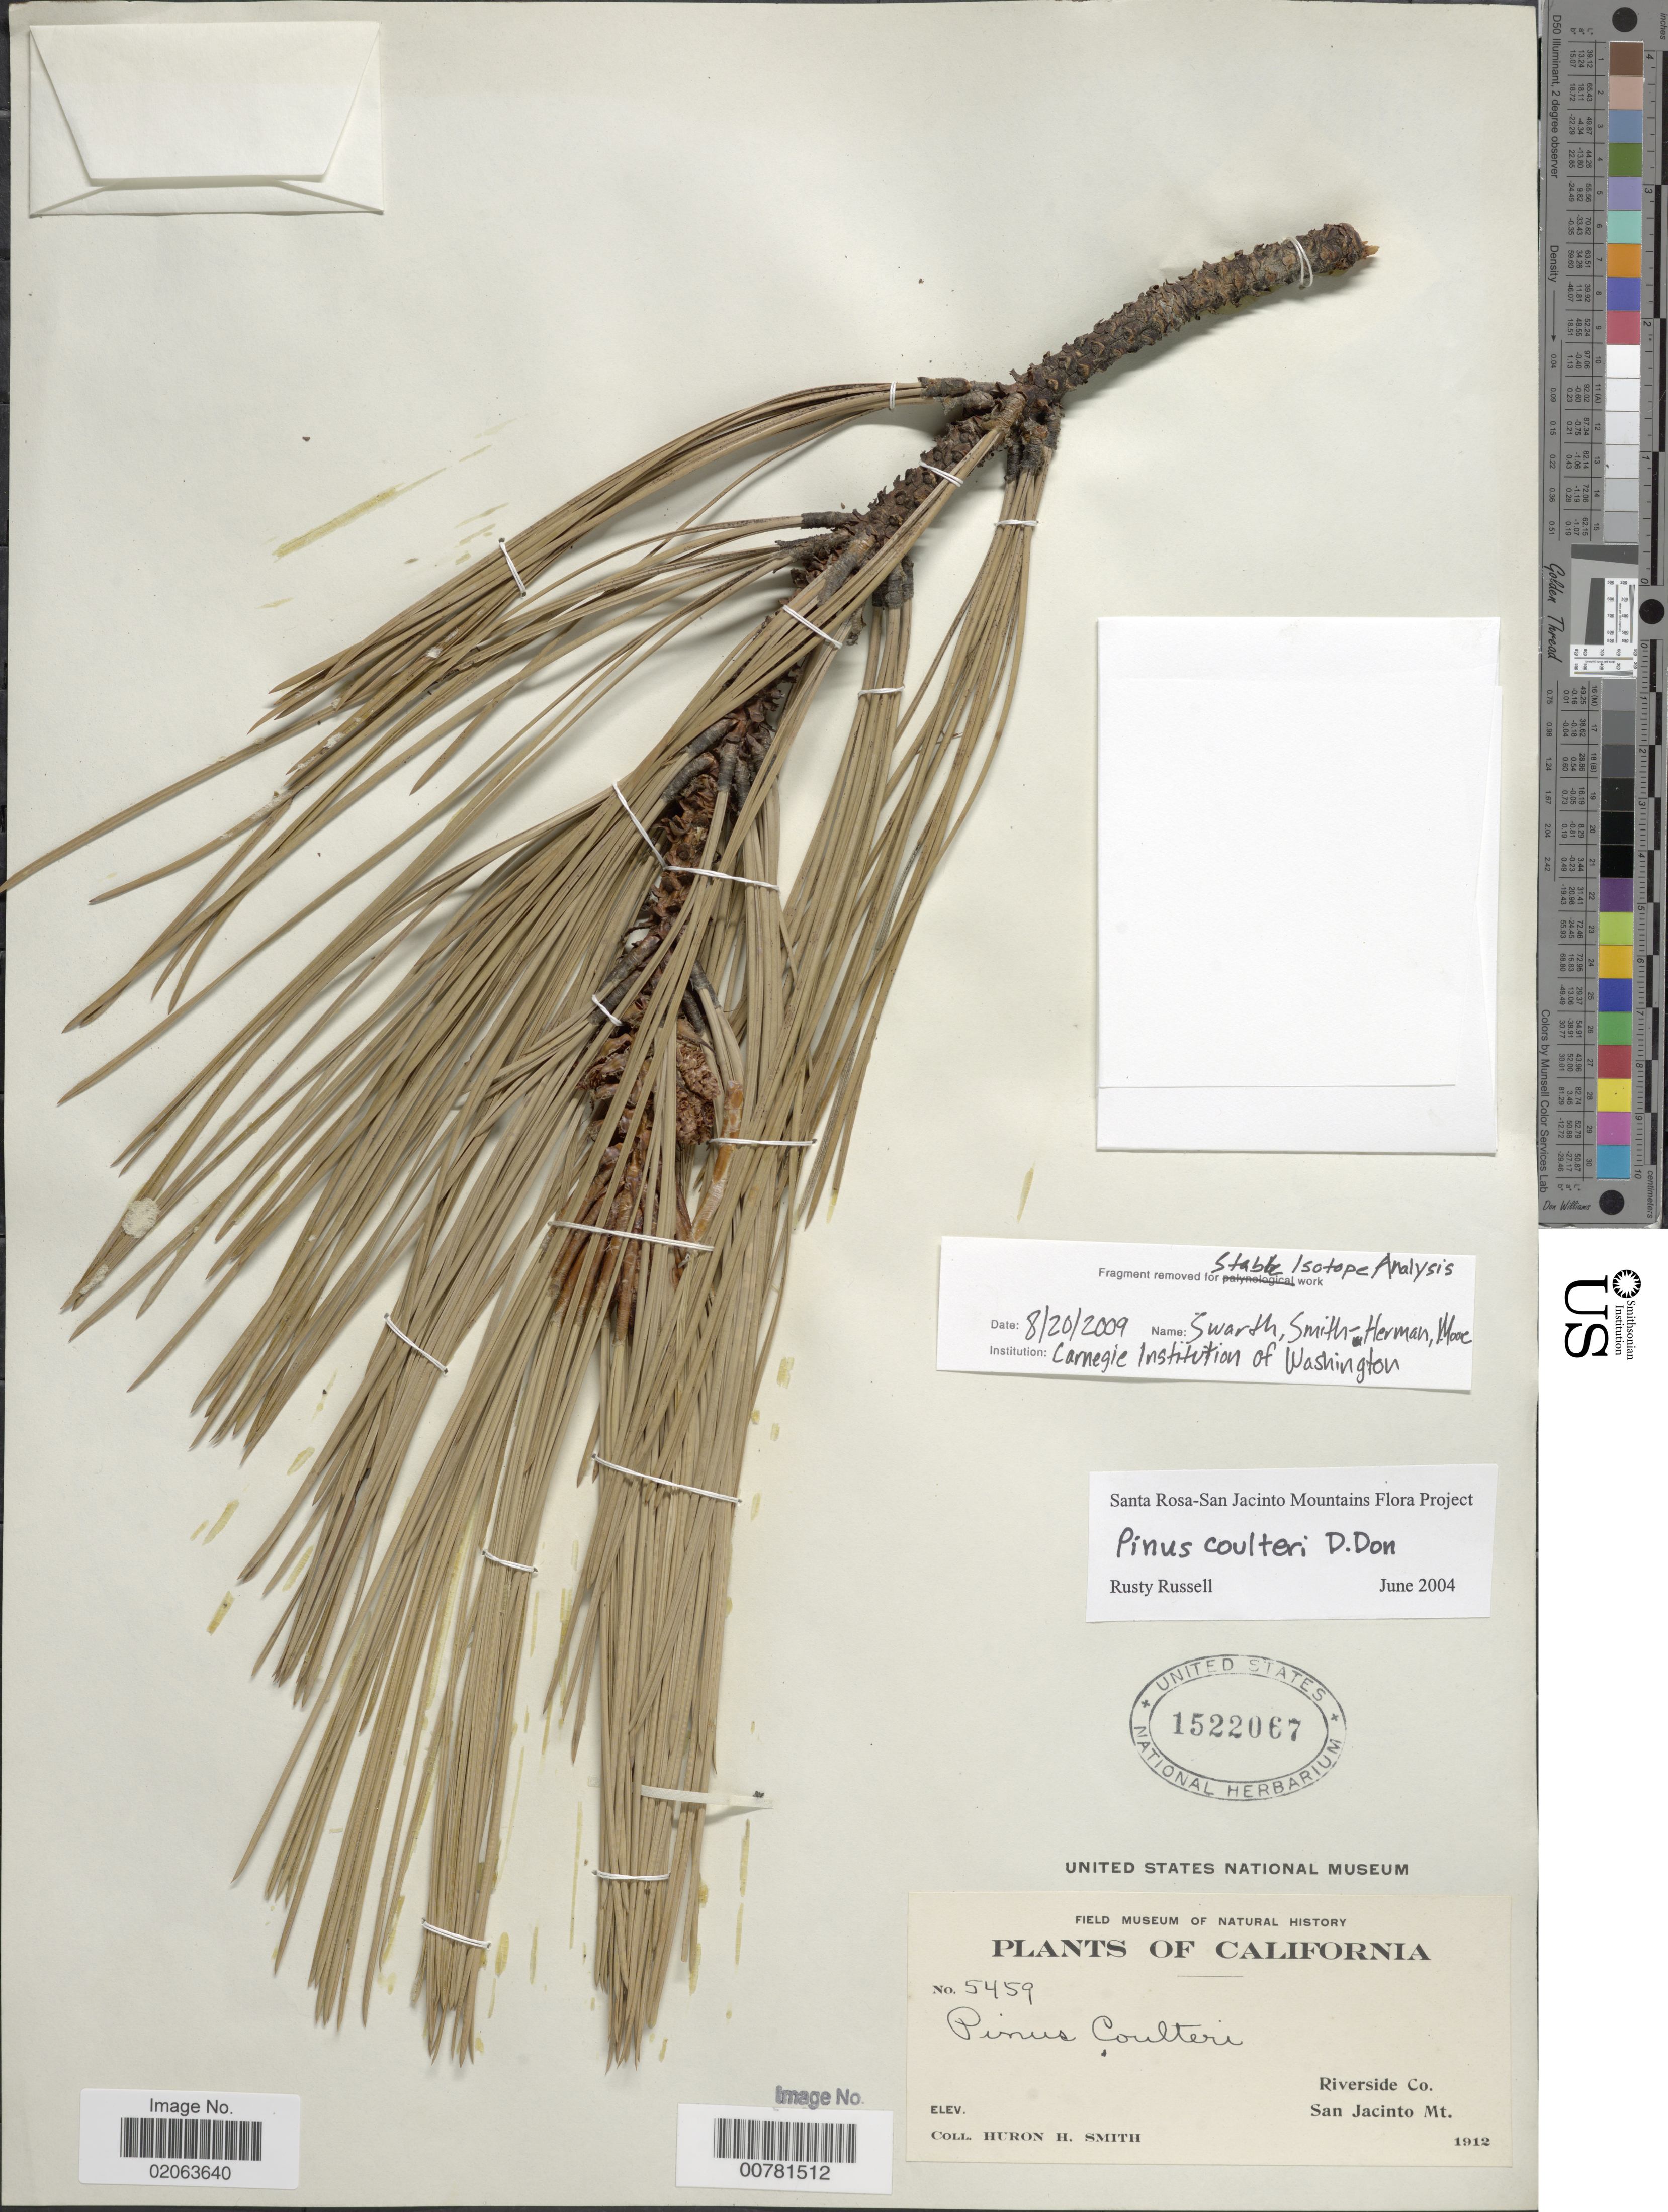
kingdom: Plantae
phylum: Tracheophyta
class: Pinopsida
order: Pinales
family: Pinaceae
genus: Pinus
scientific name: Pinus coulteri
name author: Lamb. ex D. Don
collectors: Huron H. Smith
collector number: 5459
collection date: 1912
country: United States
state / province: California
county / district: Riverside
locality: Riverside Co. San Jacinto Mt.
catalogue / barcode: US 1522067